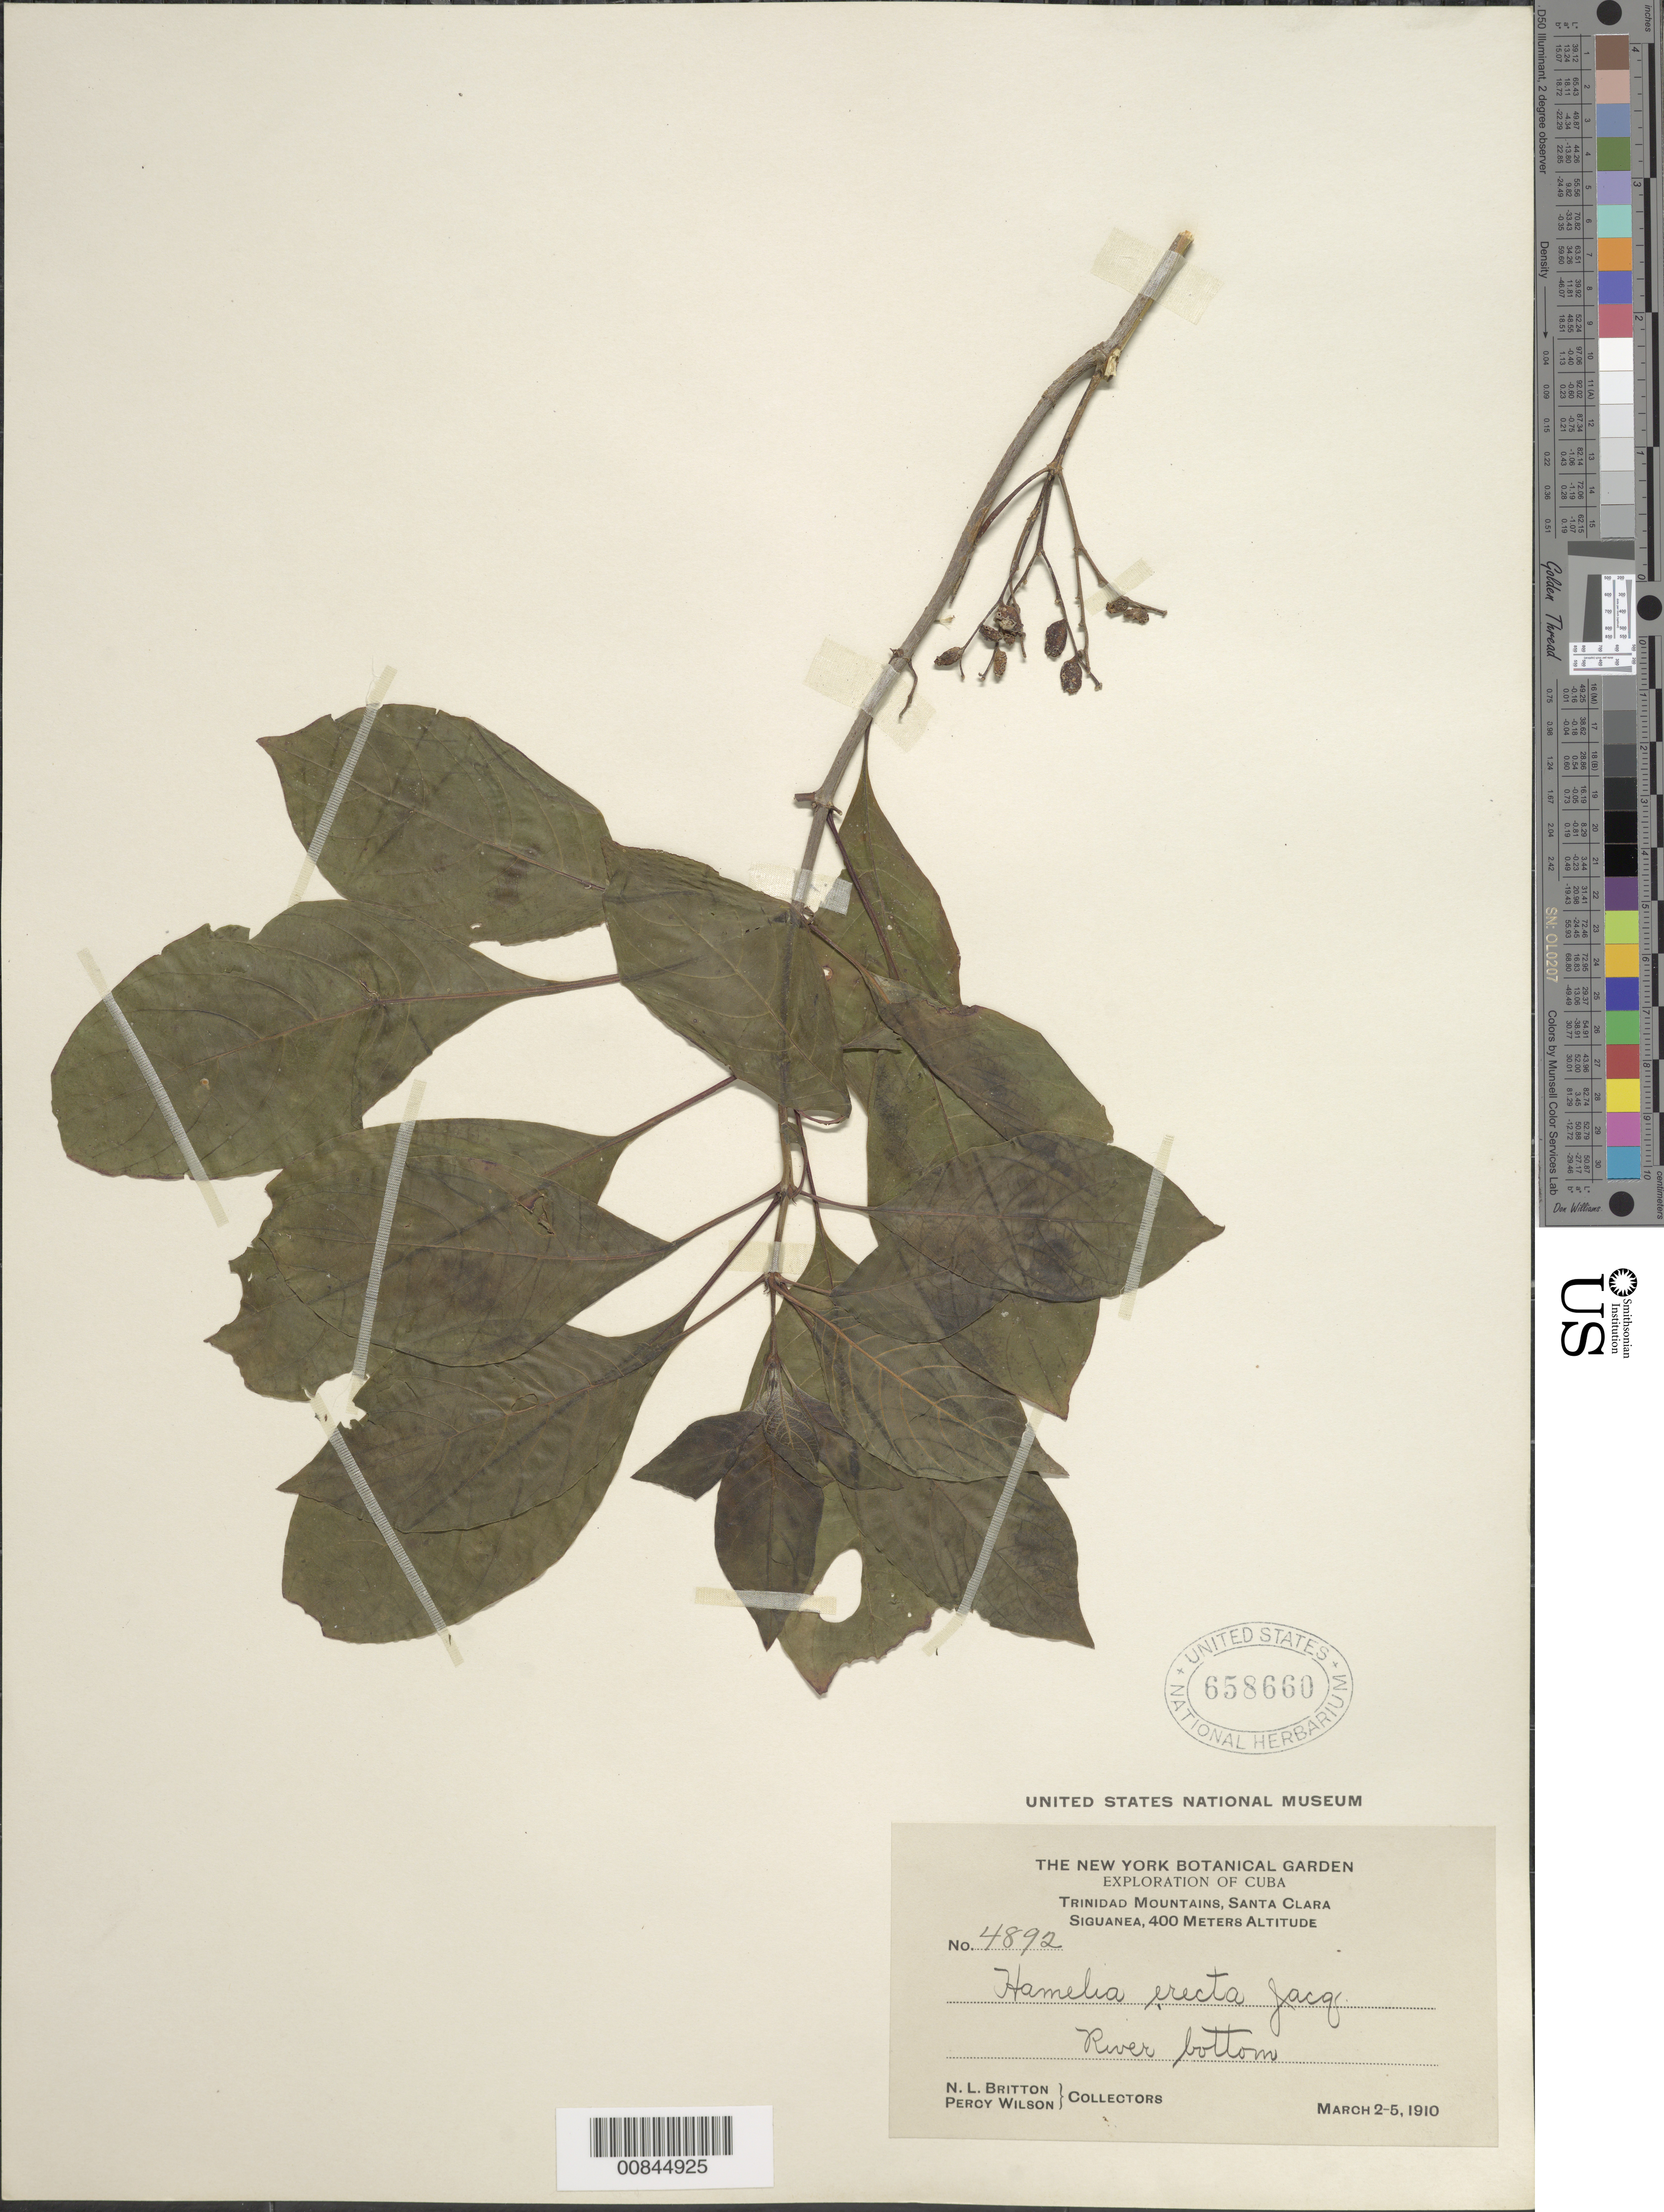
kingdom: Plantae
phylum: Tracheophyta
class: Magnoliopsida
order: Gentianales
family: Rubiaceae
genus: Hamelia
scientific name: Hamelia patens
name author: Jacq.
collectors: N. Britton & P. Wilson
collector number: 4892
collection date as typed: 02 Mar 1910 to 05 Mar 1910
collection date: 1910-03-02/1910-03-05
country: Cuba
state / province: Las Villas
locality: Trinidad Mountains, Siguanea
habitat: River bottom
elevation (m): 400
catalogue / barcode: US 658660